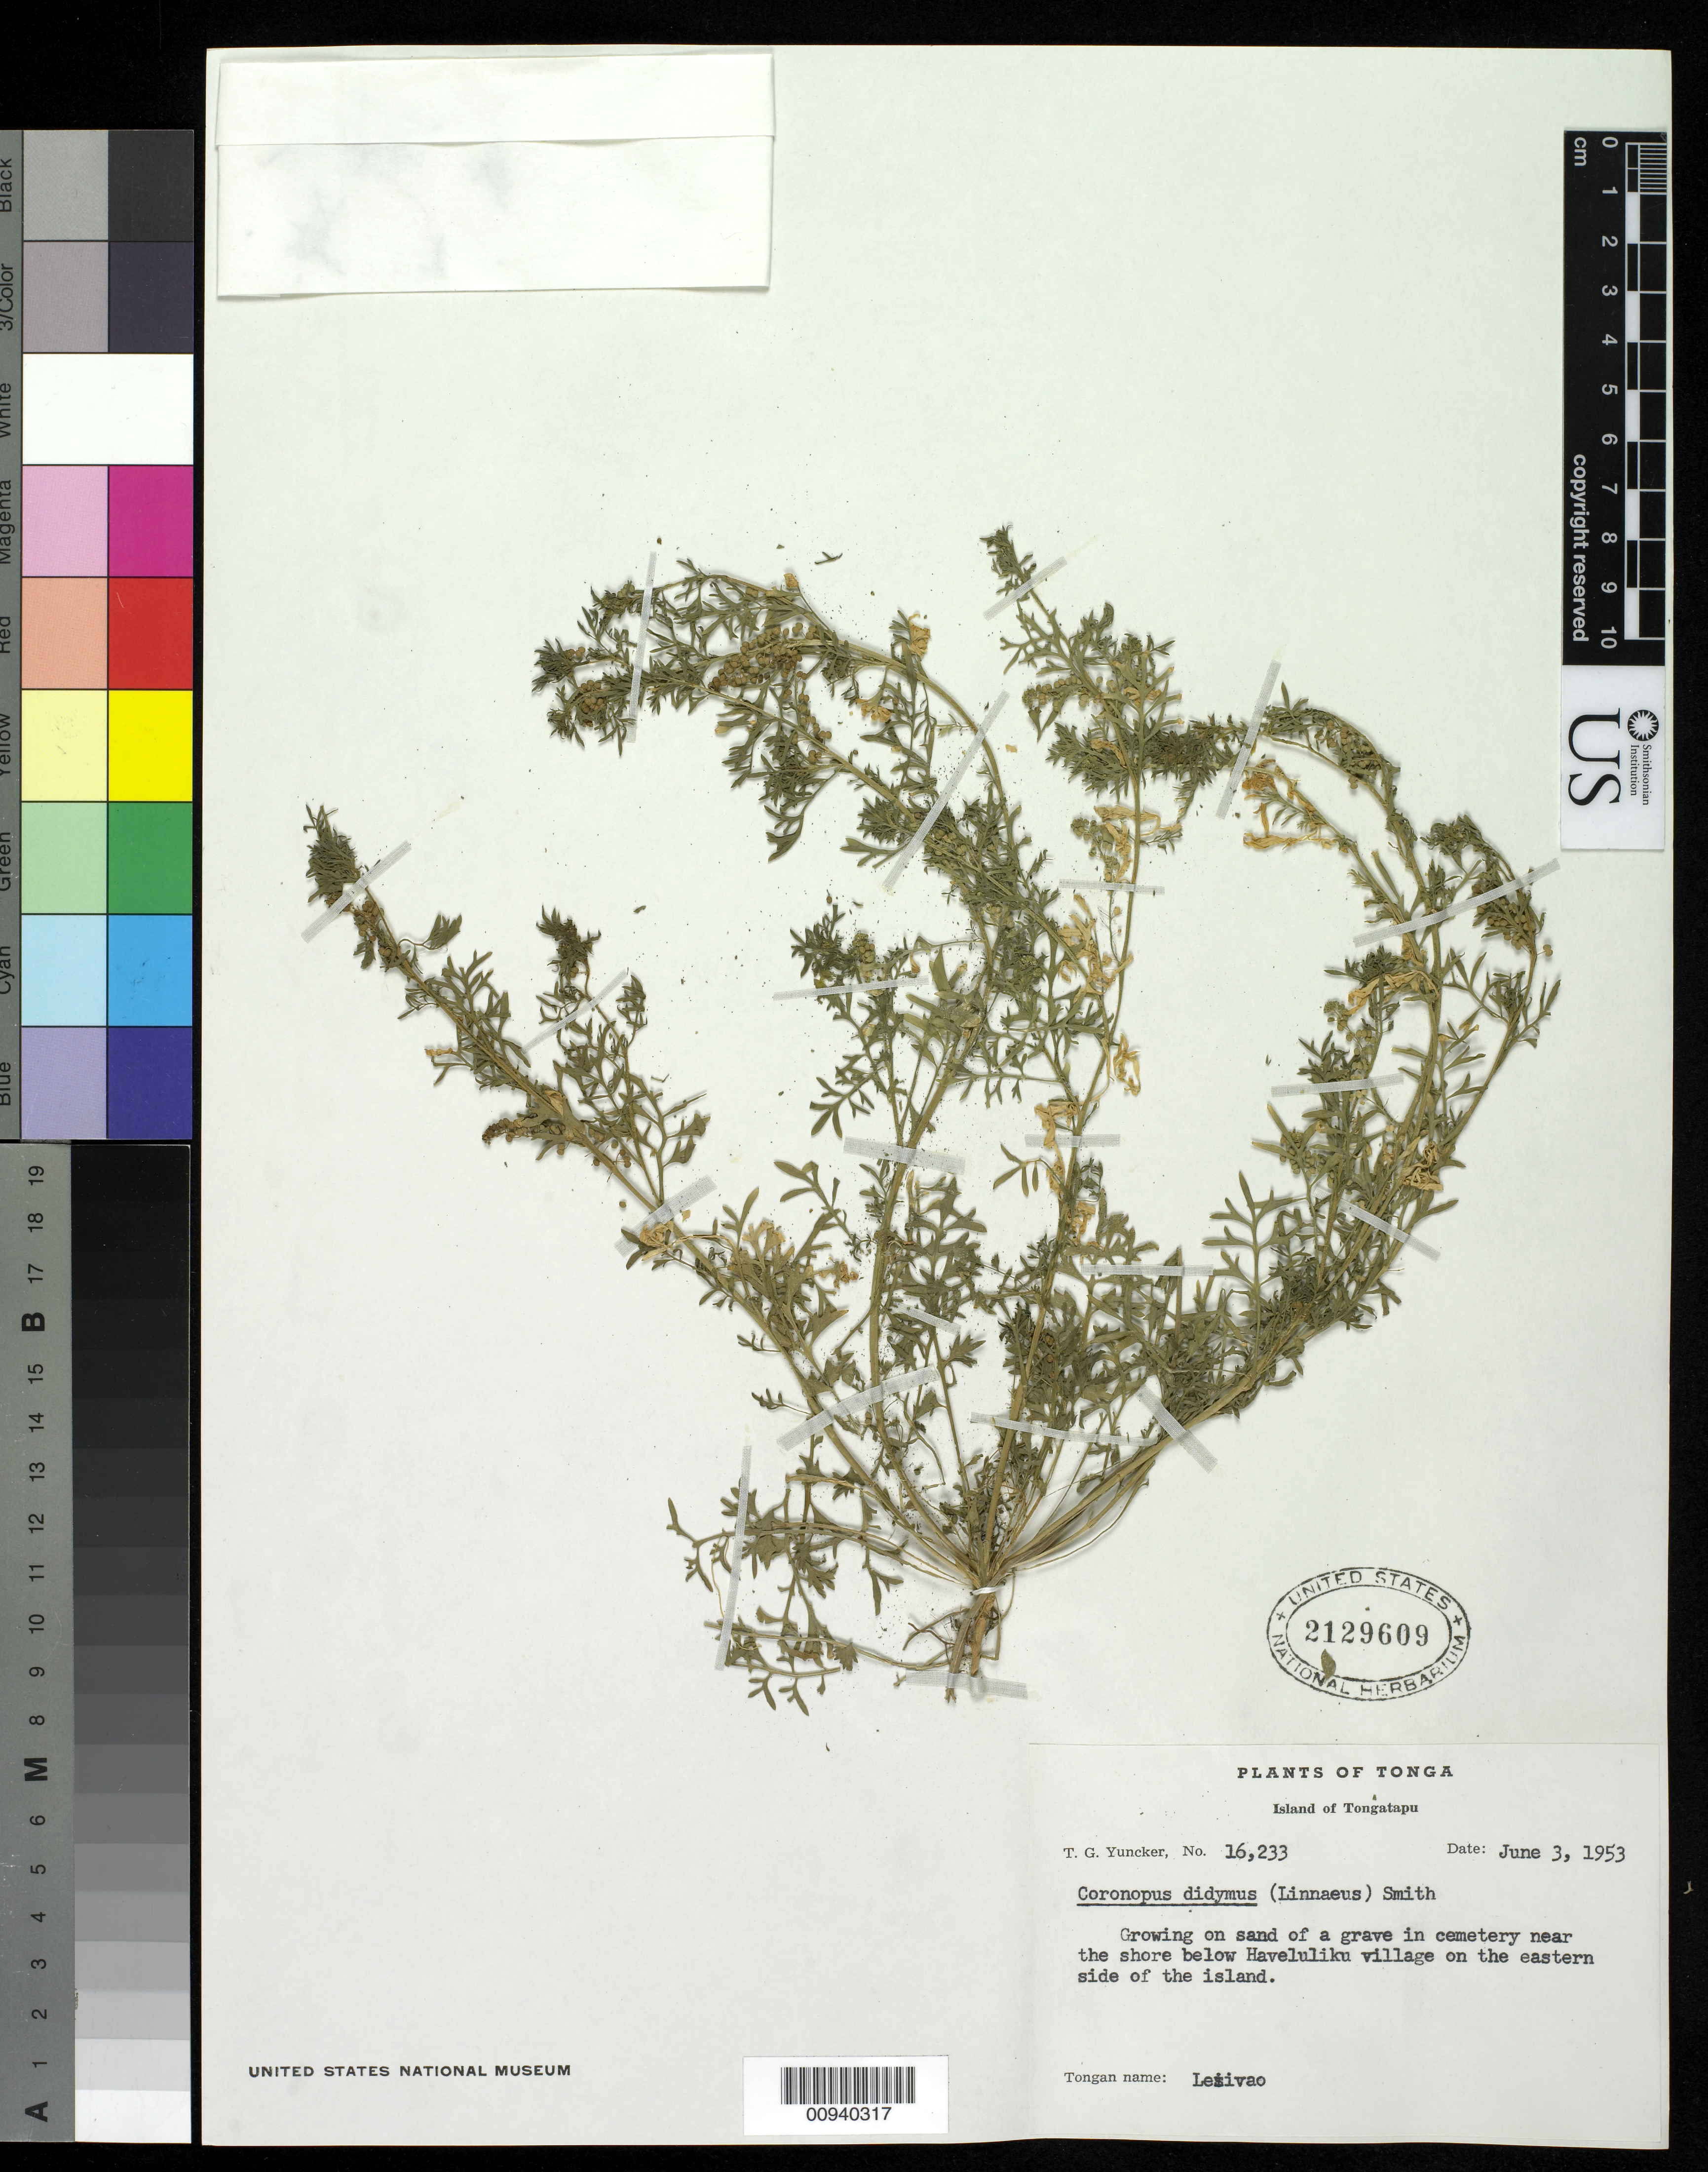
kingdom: Plantae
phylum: Tracheophyta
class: Magnoliopsida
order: Brassicales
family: Brassicaceae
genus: Lepidium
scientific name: Lepidium didymum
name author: L.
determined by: Wagner, W. L., (BOT), Smithsonian Institution - National Museum of Natural History (UNITED STATES)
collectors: T. G. Yuncker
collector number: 16233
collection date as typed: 03 Jun 1953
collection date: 1953-06-03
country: Tonga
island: Tongatapu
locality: below Haveluliku village on the eastern side of the island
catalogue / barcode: US 2129609